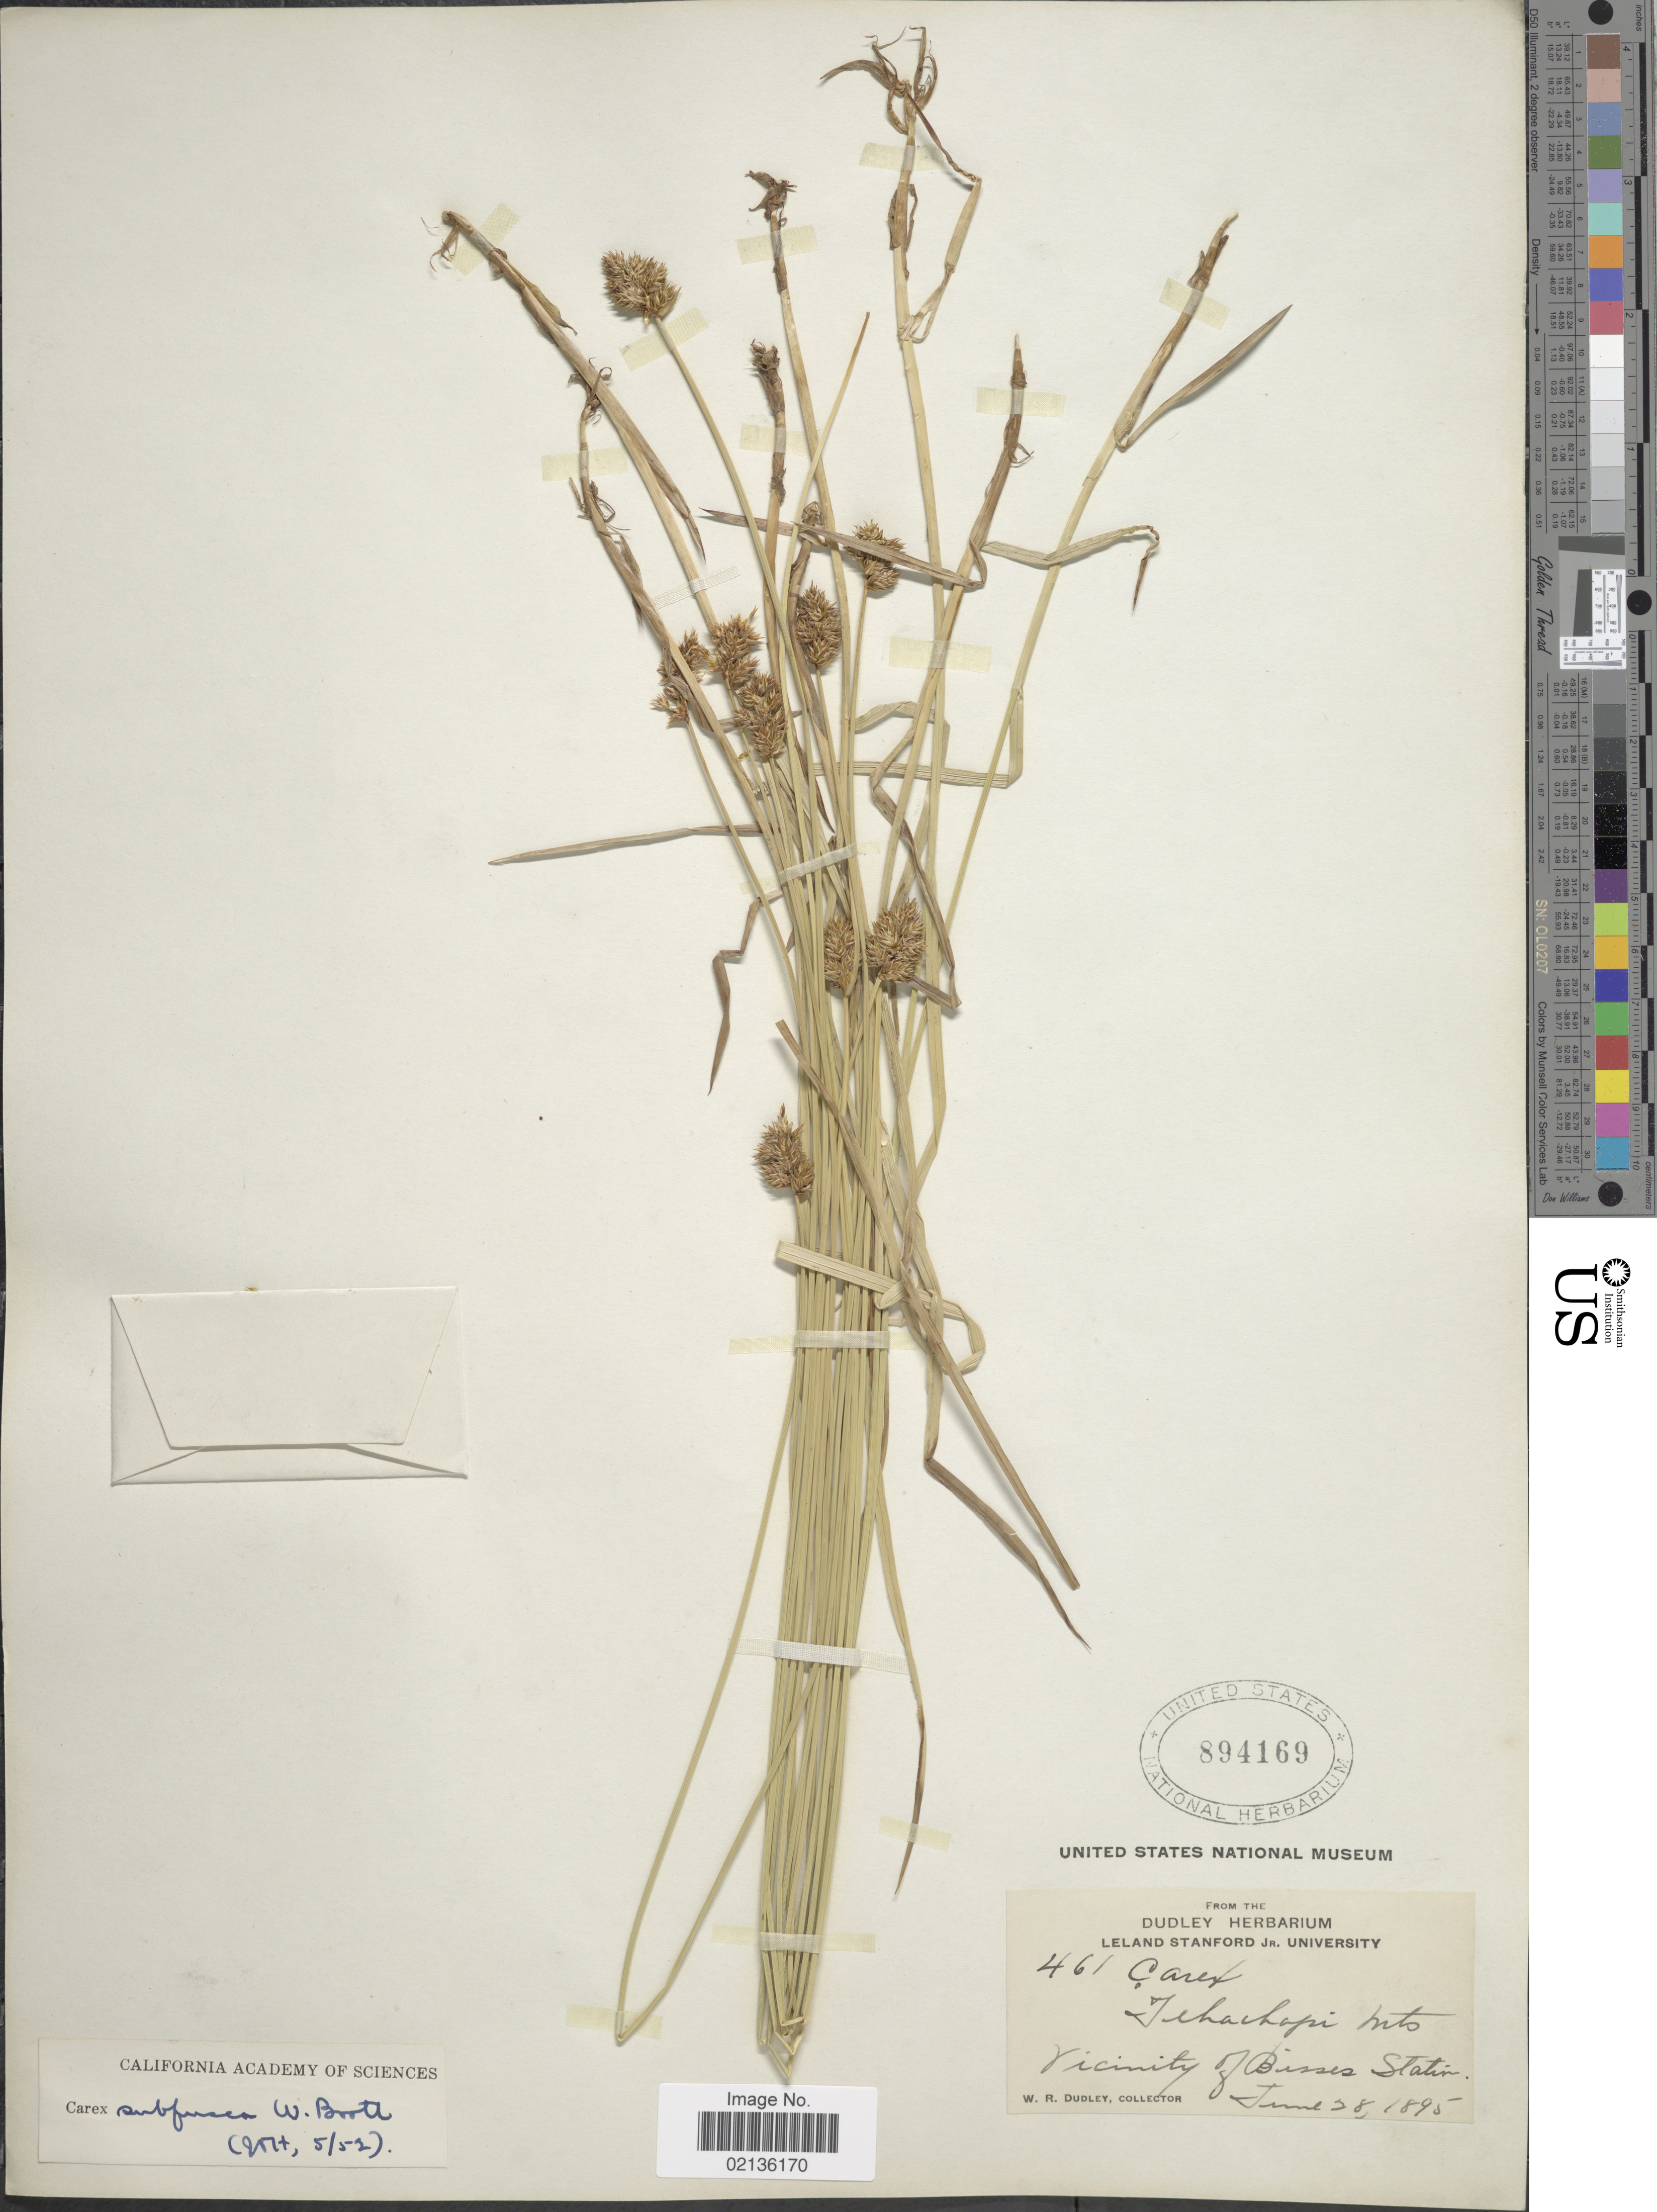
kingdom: Plantae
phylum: Tracheophyta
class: Liliopsida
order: Poales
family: Cyperaceae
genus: Carex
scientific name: Carex subfusca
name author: W. Boott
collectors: W. Dudley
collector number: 461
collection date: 1895-06-28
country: United States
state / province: California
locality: Tehachapi Mountains, Vicinity of Bisses Station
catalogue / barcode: US 894169